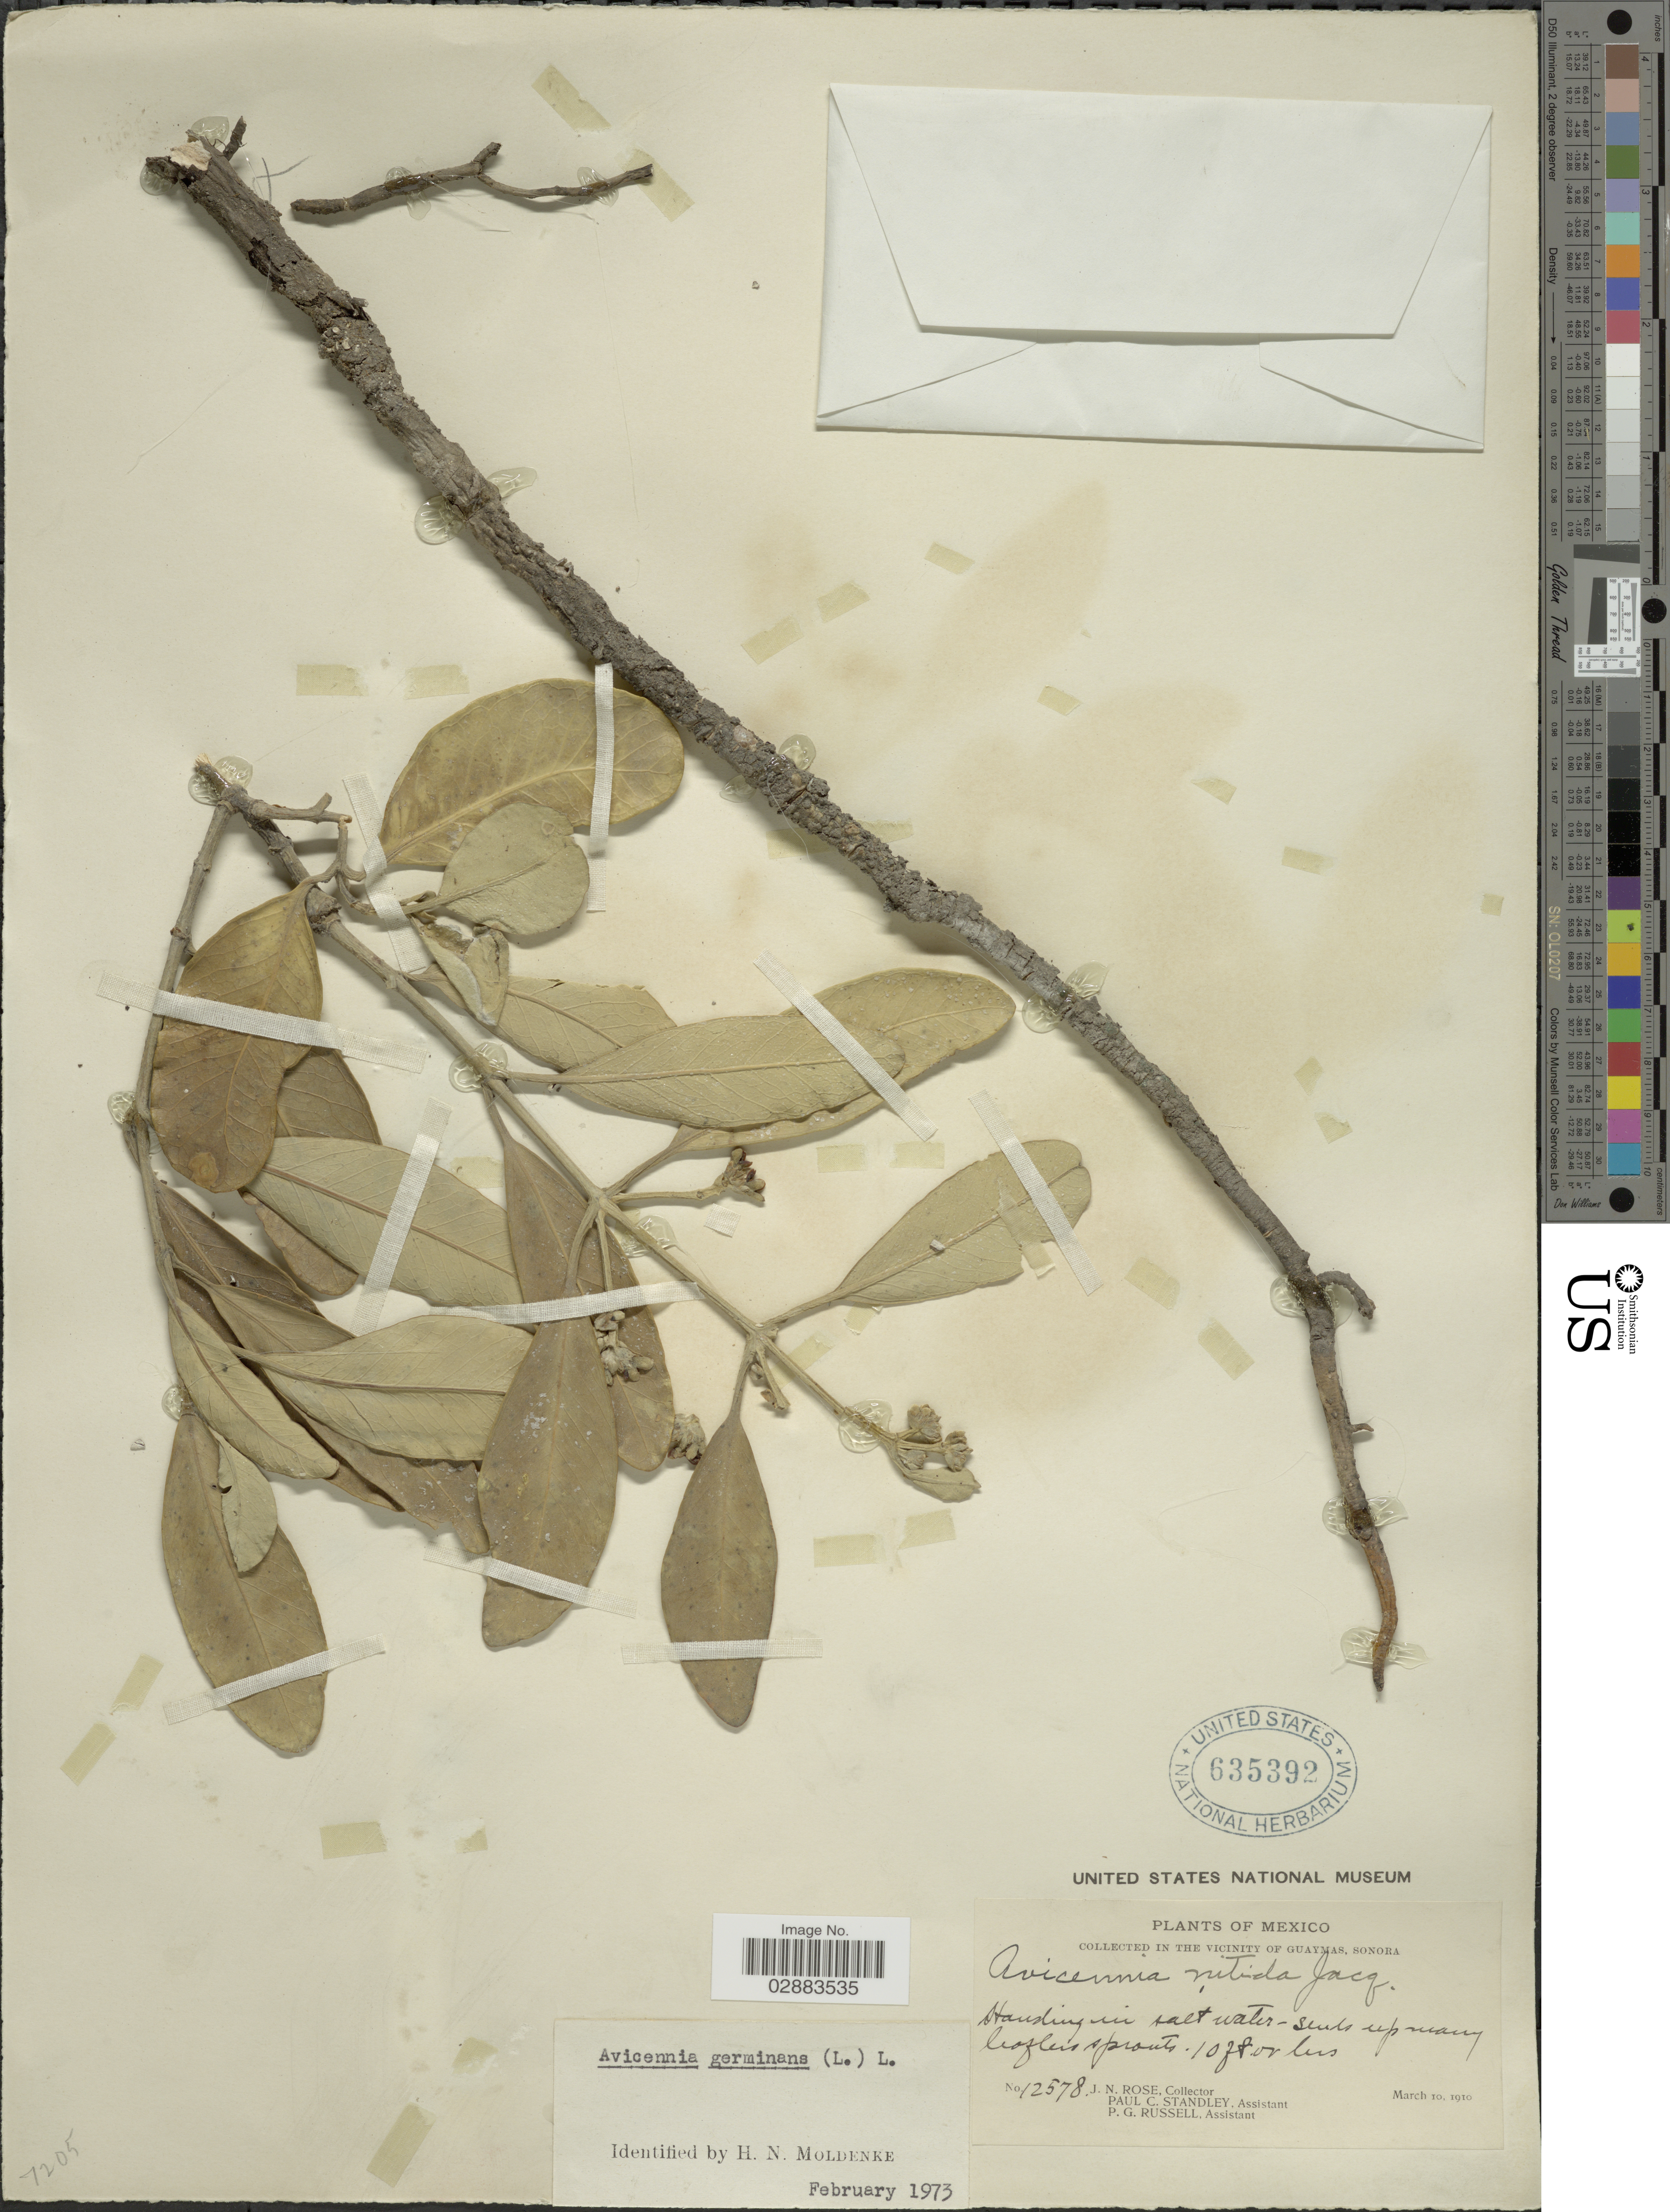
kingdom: Plantae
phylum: Tracheophyta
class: Magnoliopsida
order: Lamiales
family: Acanthaceae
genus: Avicennia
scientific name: Avicennia germinans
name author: (L.) L.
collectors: J. N. Rose, P. C. Standley & P. G. Russell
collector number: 12578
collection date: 1910-03-10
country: Mexico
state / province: Sonora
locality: In the vicinity of Guaymas.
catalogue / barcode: US 635392